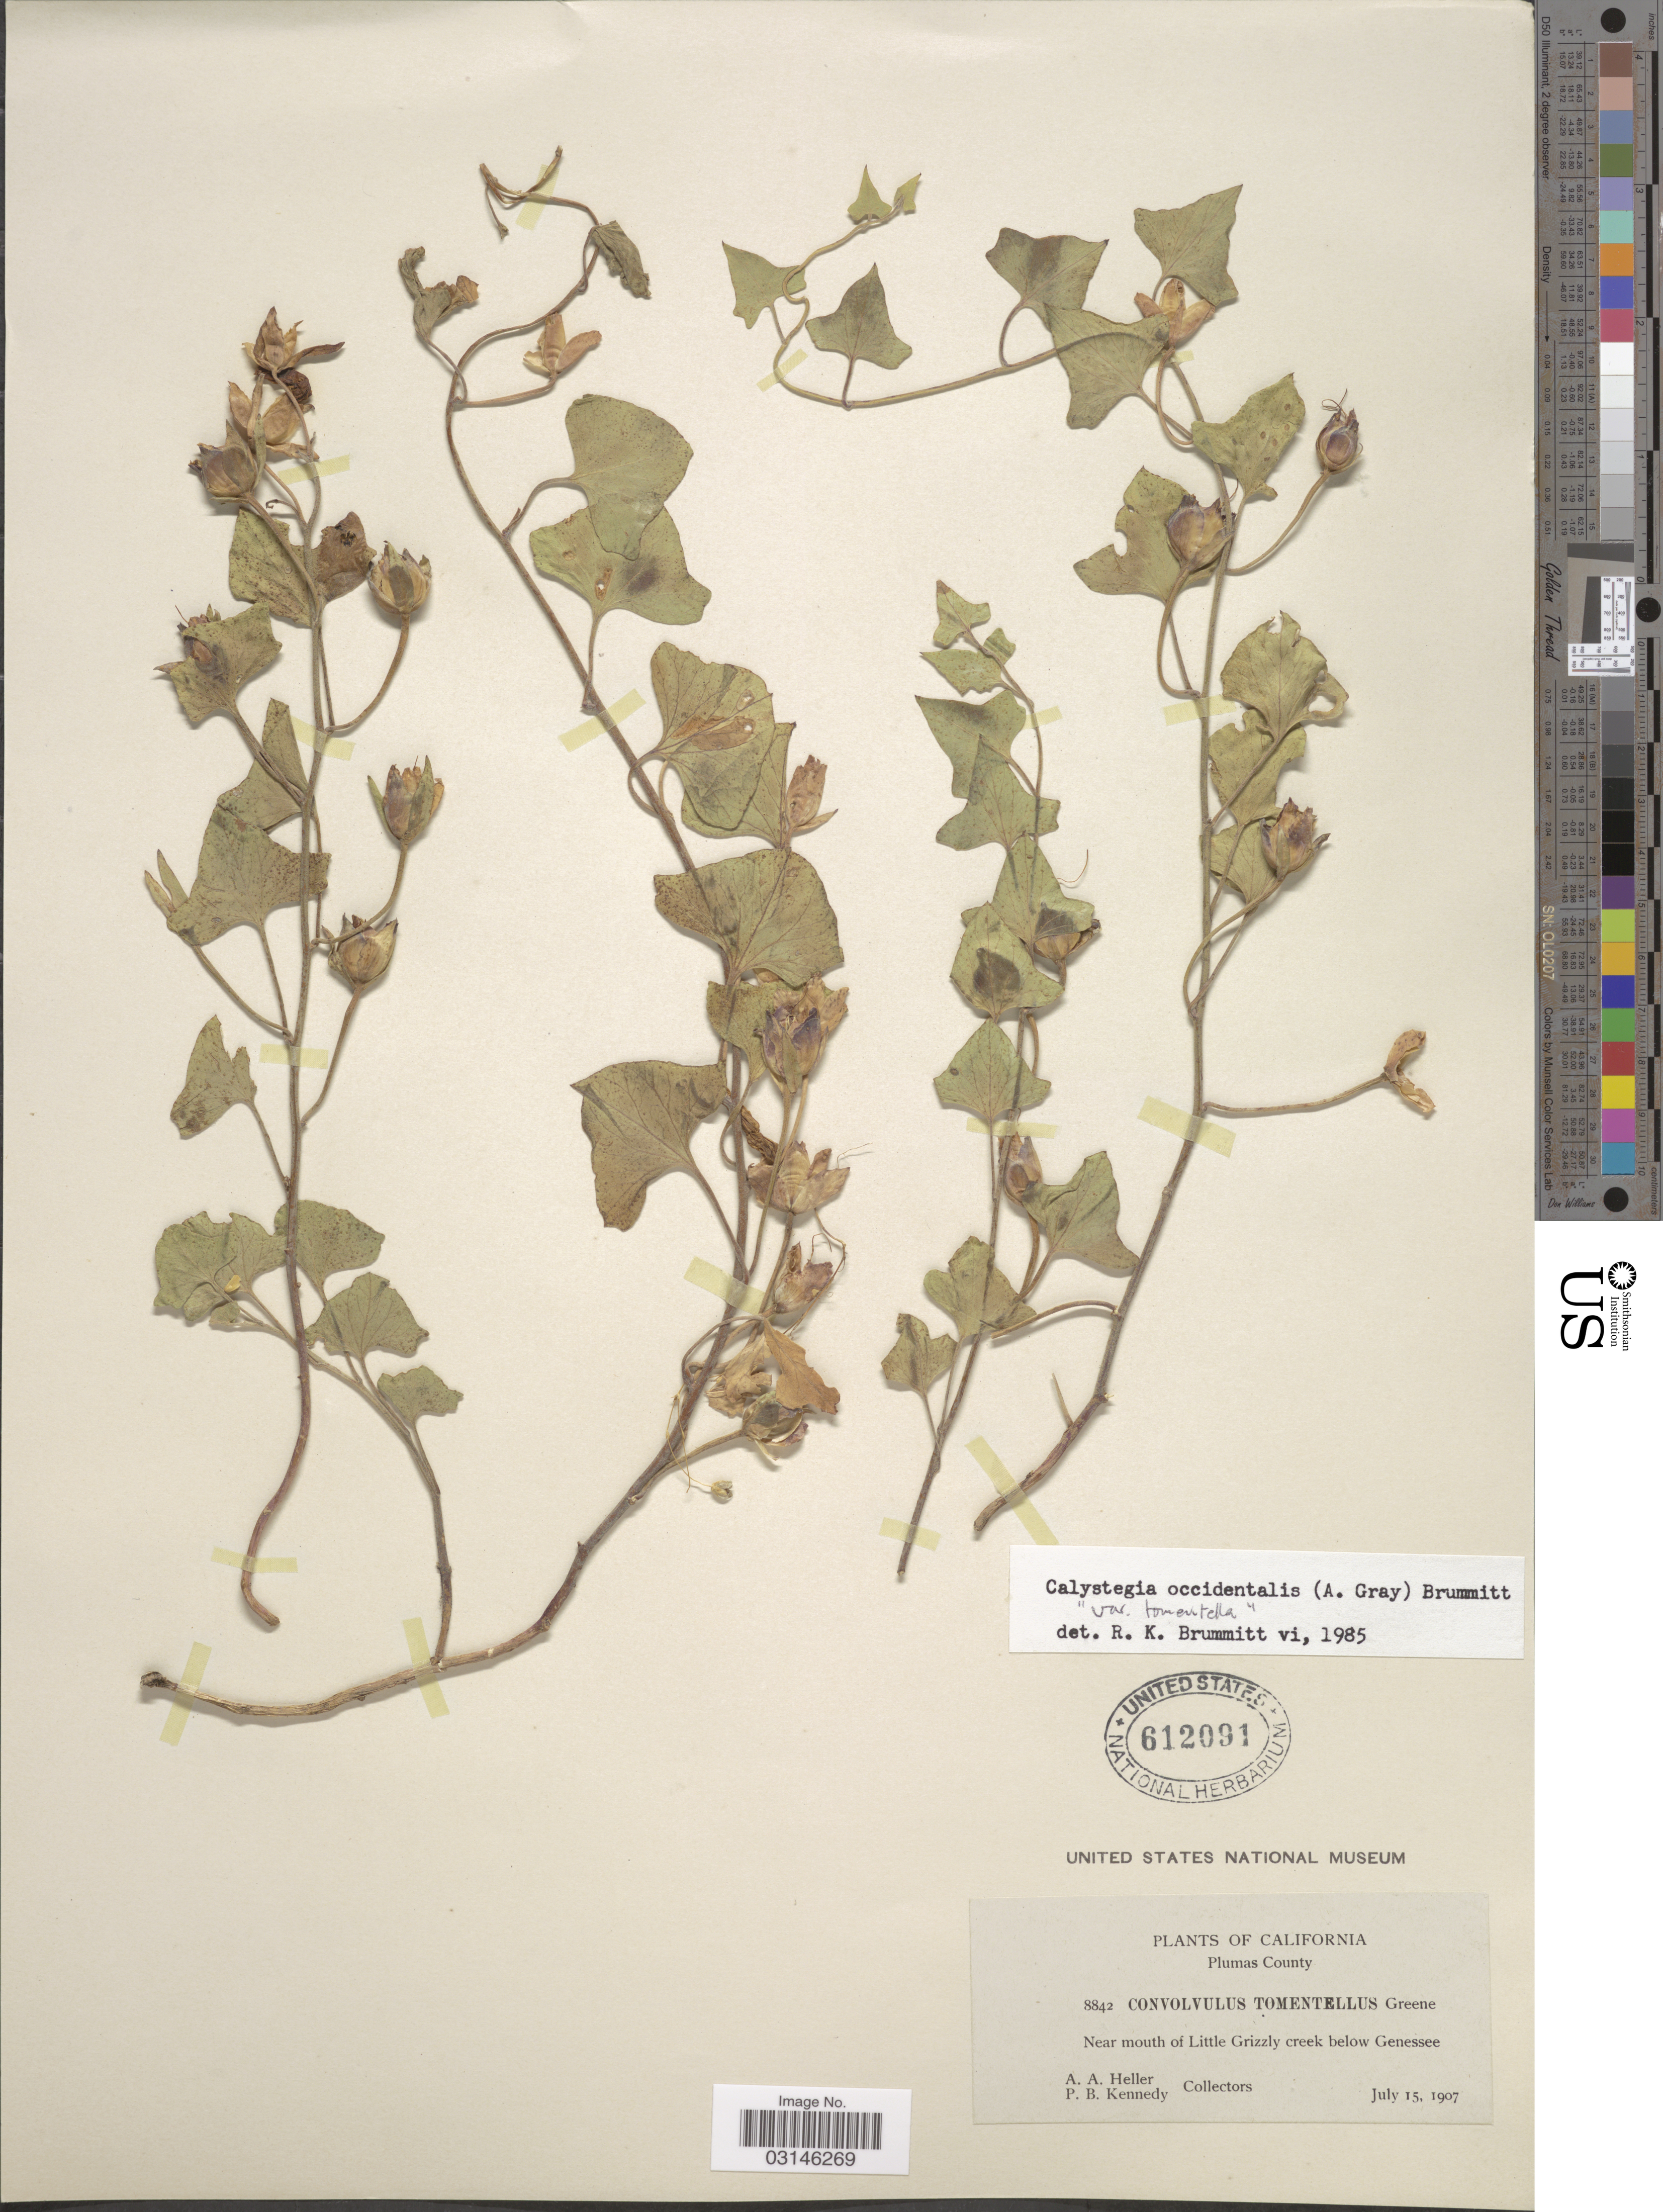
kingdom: Plantae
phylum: Tracheophyta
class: Magnoliopsida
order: Solanales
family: Convolvulaceae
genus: Calystegia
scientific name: Calystegia occidentalis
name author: (A. Gray) Brummitt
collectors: A. A. Heller & P. B. Kennedy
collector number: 8842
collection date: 1907-07-15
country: United States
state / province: California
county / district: Plumas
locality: Plumas County, Near mouth of Little Grizzly creek below Genessee.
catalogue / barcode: US 612091